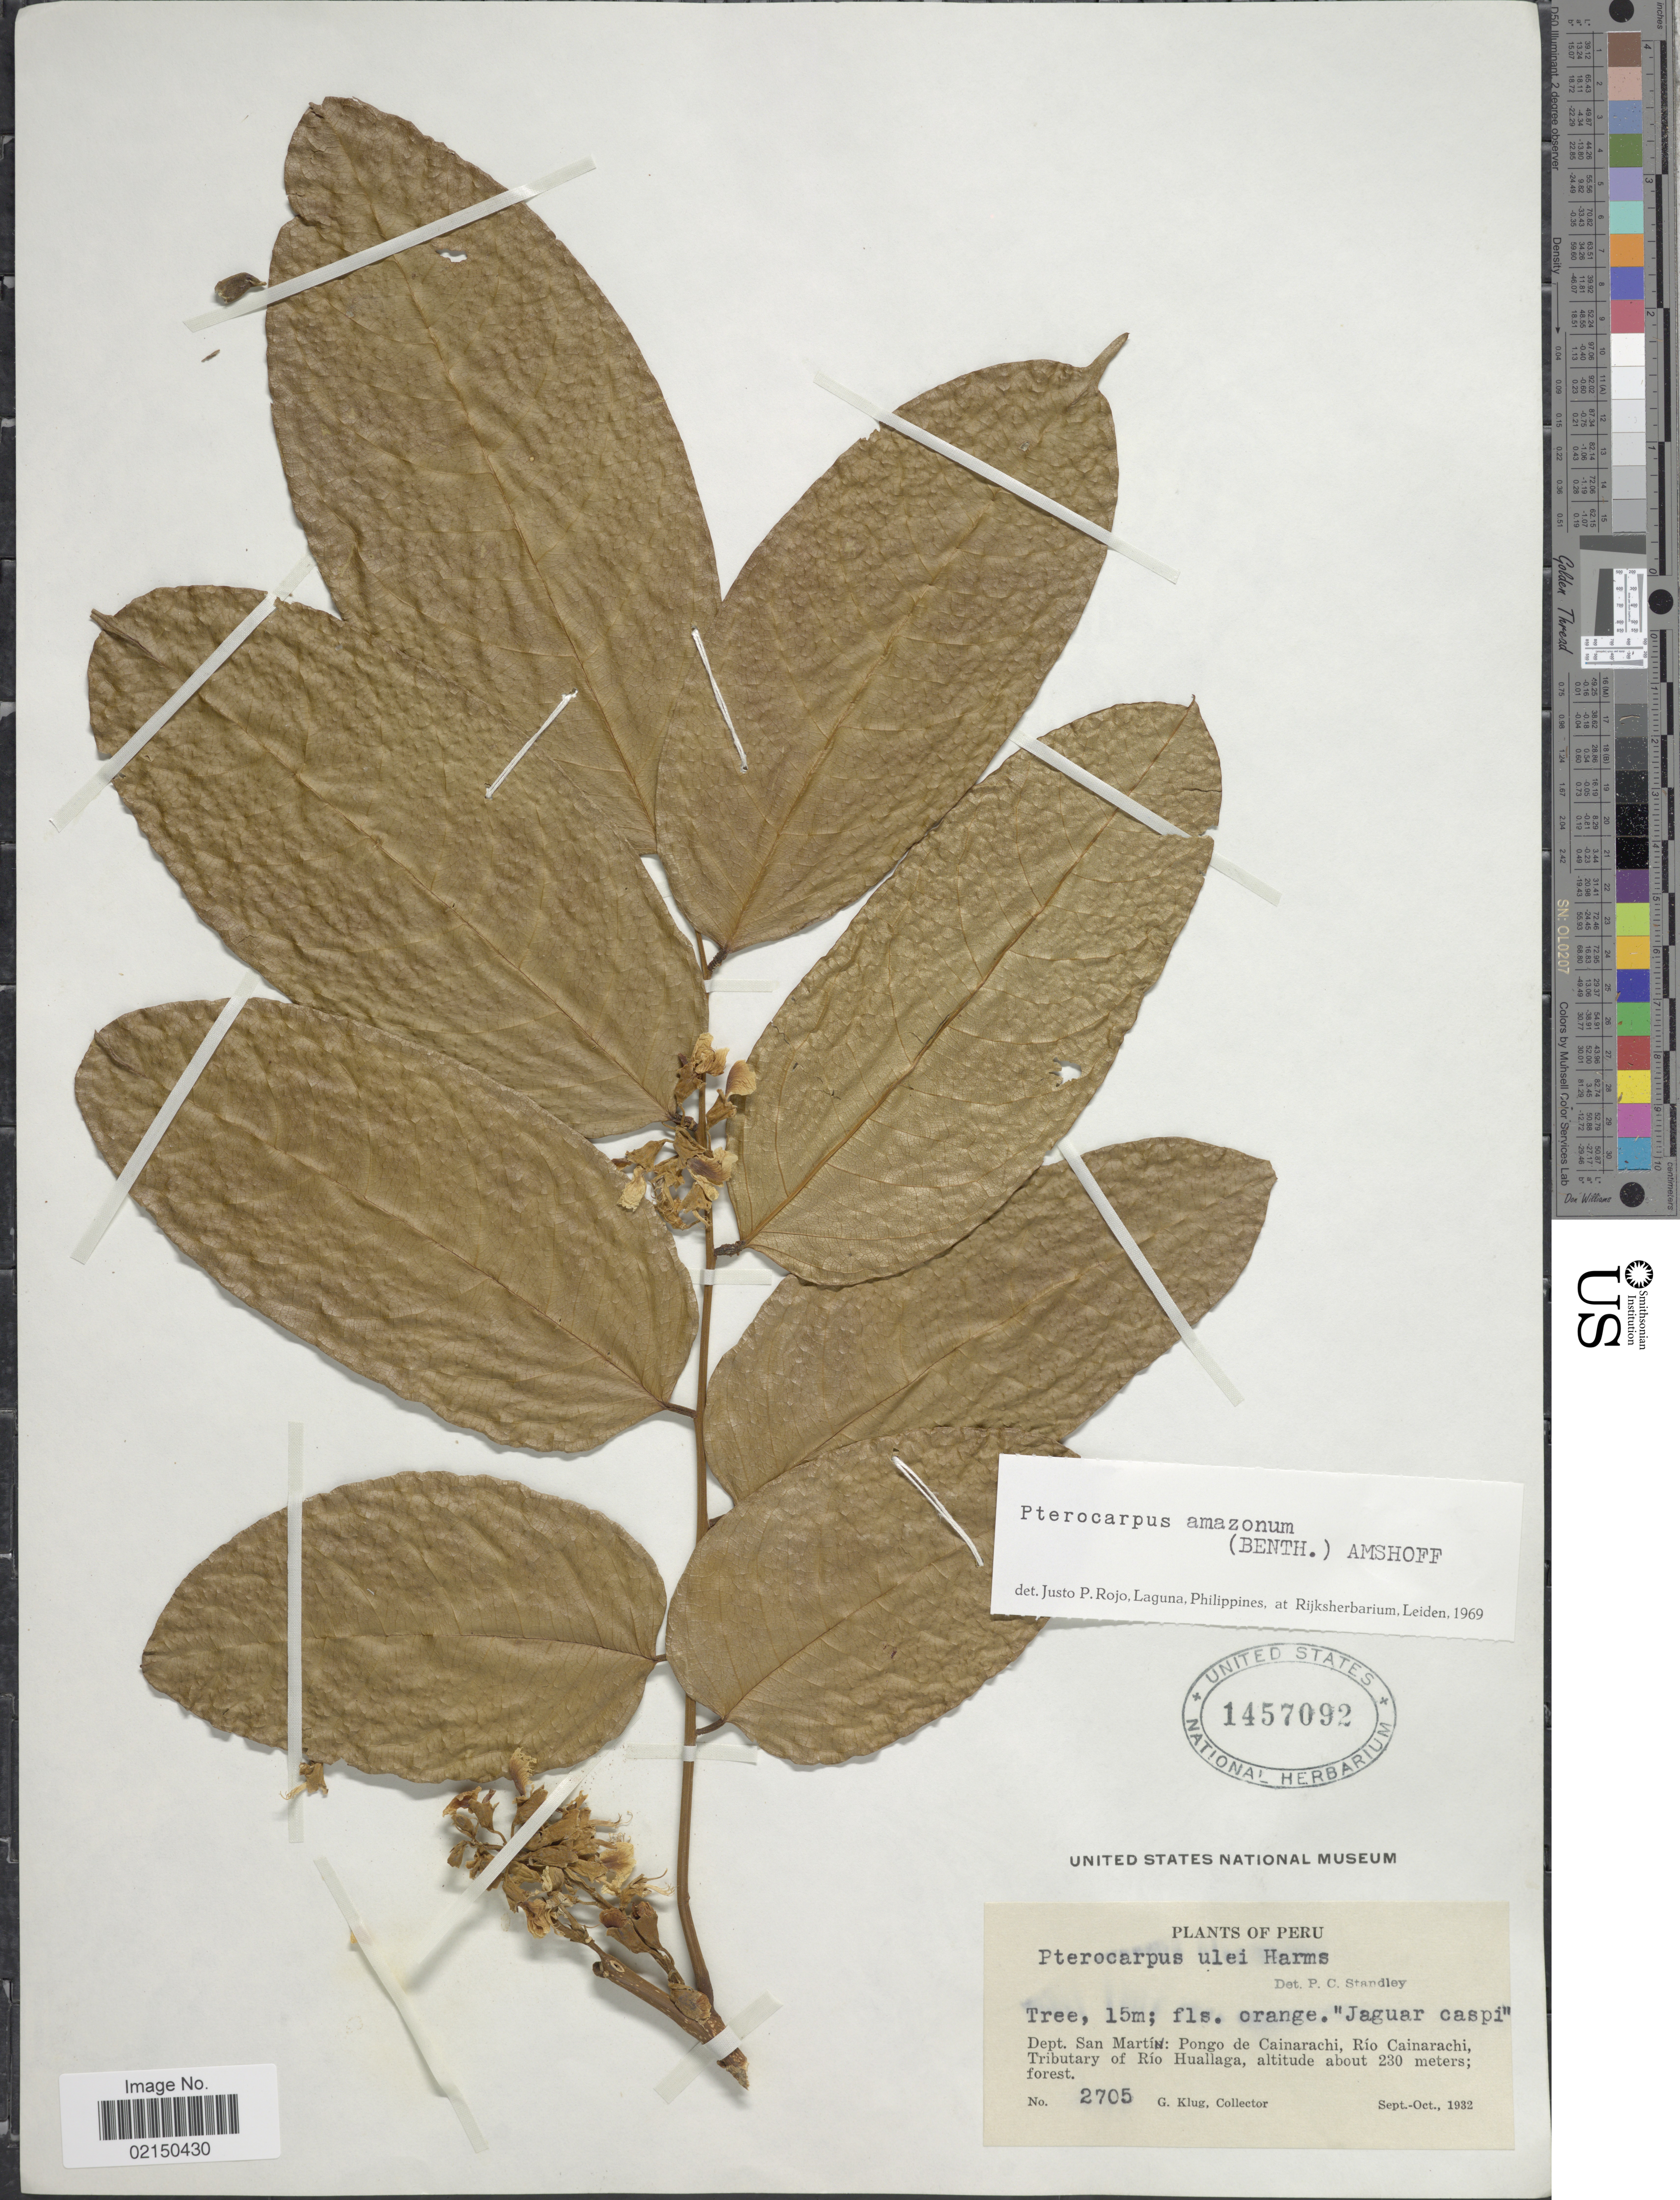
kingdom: Plantae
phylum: Tracheophyta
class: Magnoliopsida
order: Fabales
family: Fabaceae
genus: Pterocarpus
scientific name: Pterocarpus amazonum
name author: (Benth.) Amshoff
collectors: G. Klug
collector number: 2705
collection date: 1932-09/1932-10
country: Peru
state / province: San Martín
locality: Pongo de Cainarachi, Rio Cainarachi, Tributary of Rio Huallaga.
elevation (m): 230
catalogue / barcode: US 1457092